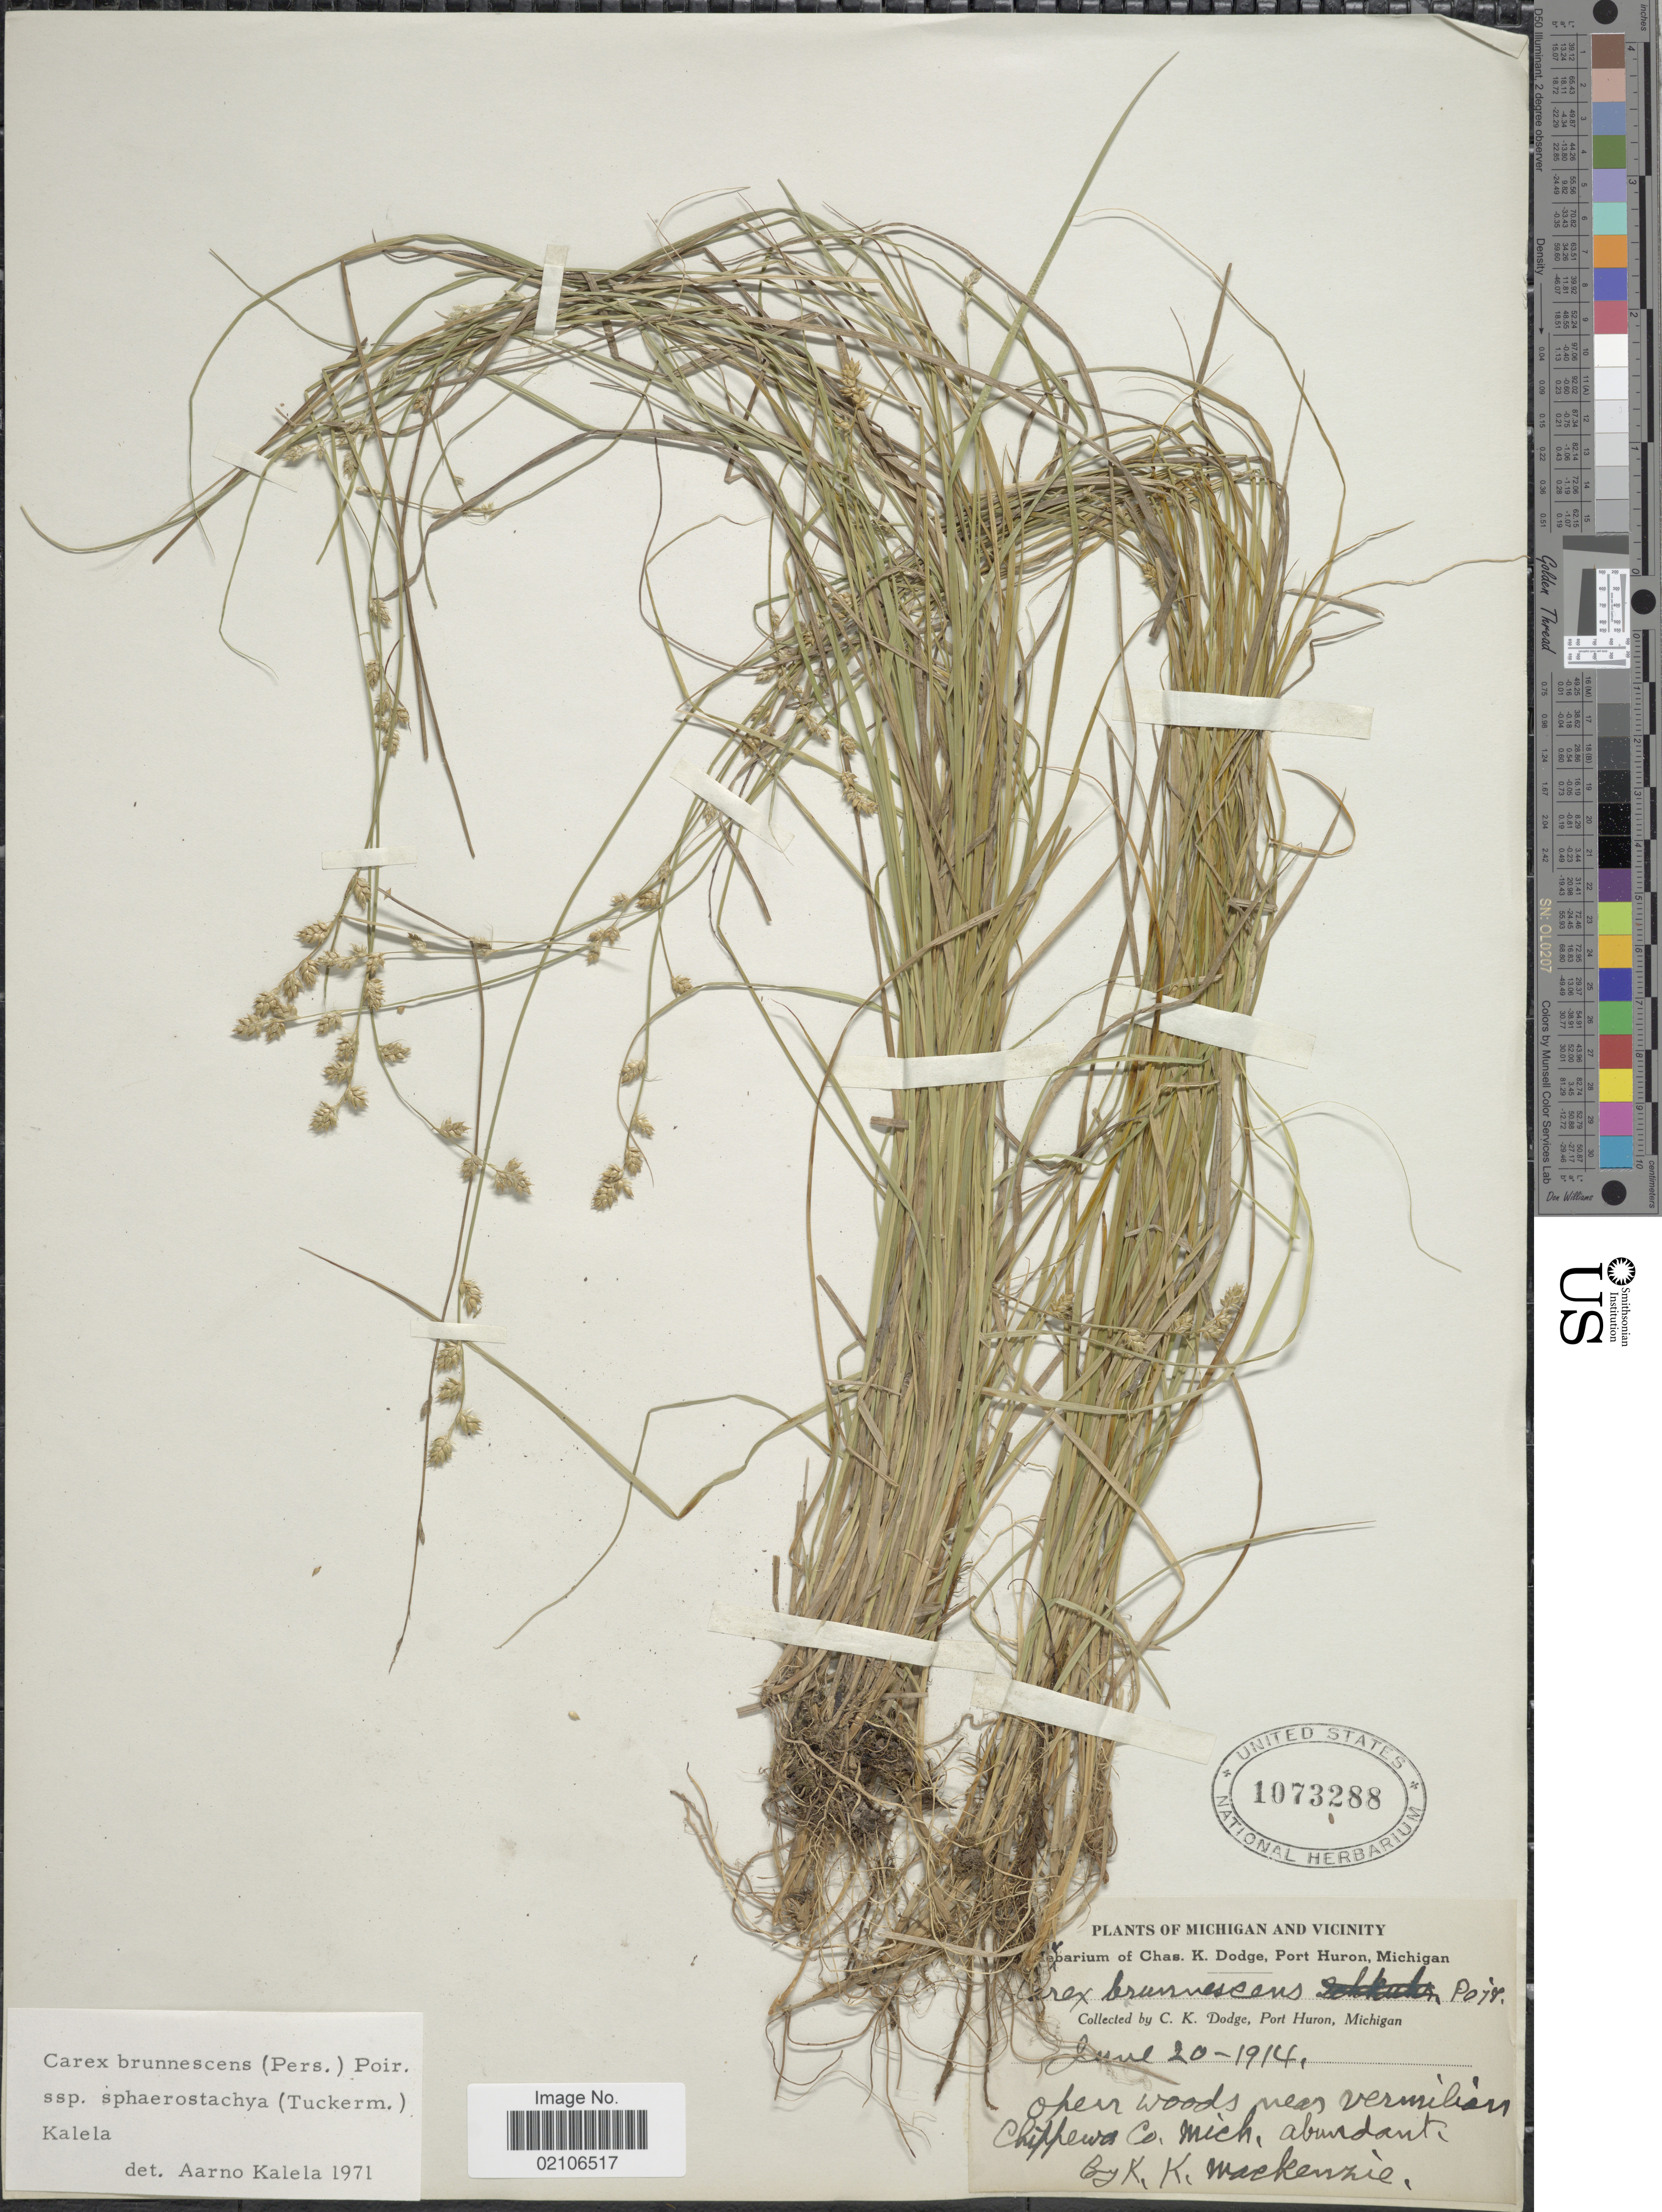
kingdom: Plantae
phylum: Tracheophyta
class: Liliopsida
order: Poales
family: Cyperaceae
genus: Carex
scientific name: Carex brunnescens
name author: (Pers.) Poir.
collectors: K. K. Mackenzie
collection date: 1914-06-20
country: United States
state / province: Michigan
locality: Michigan and Vicinity, Port Huron, open woods near Vermilion Chippewa Co., Mich.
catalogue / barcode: US 1073288